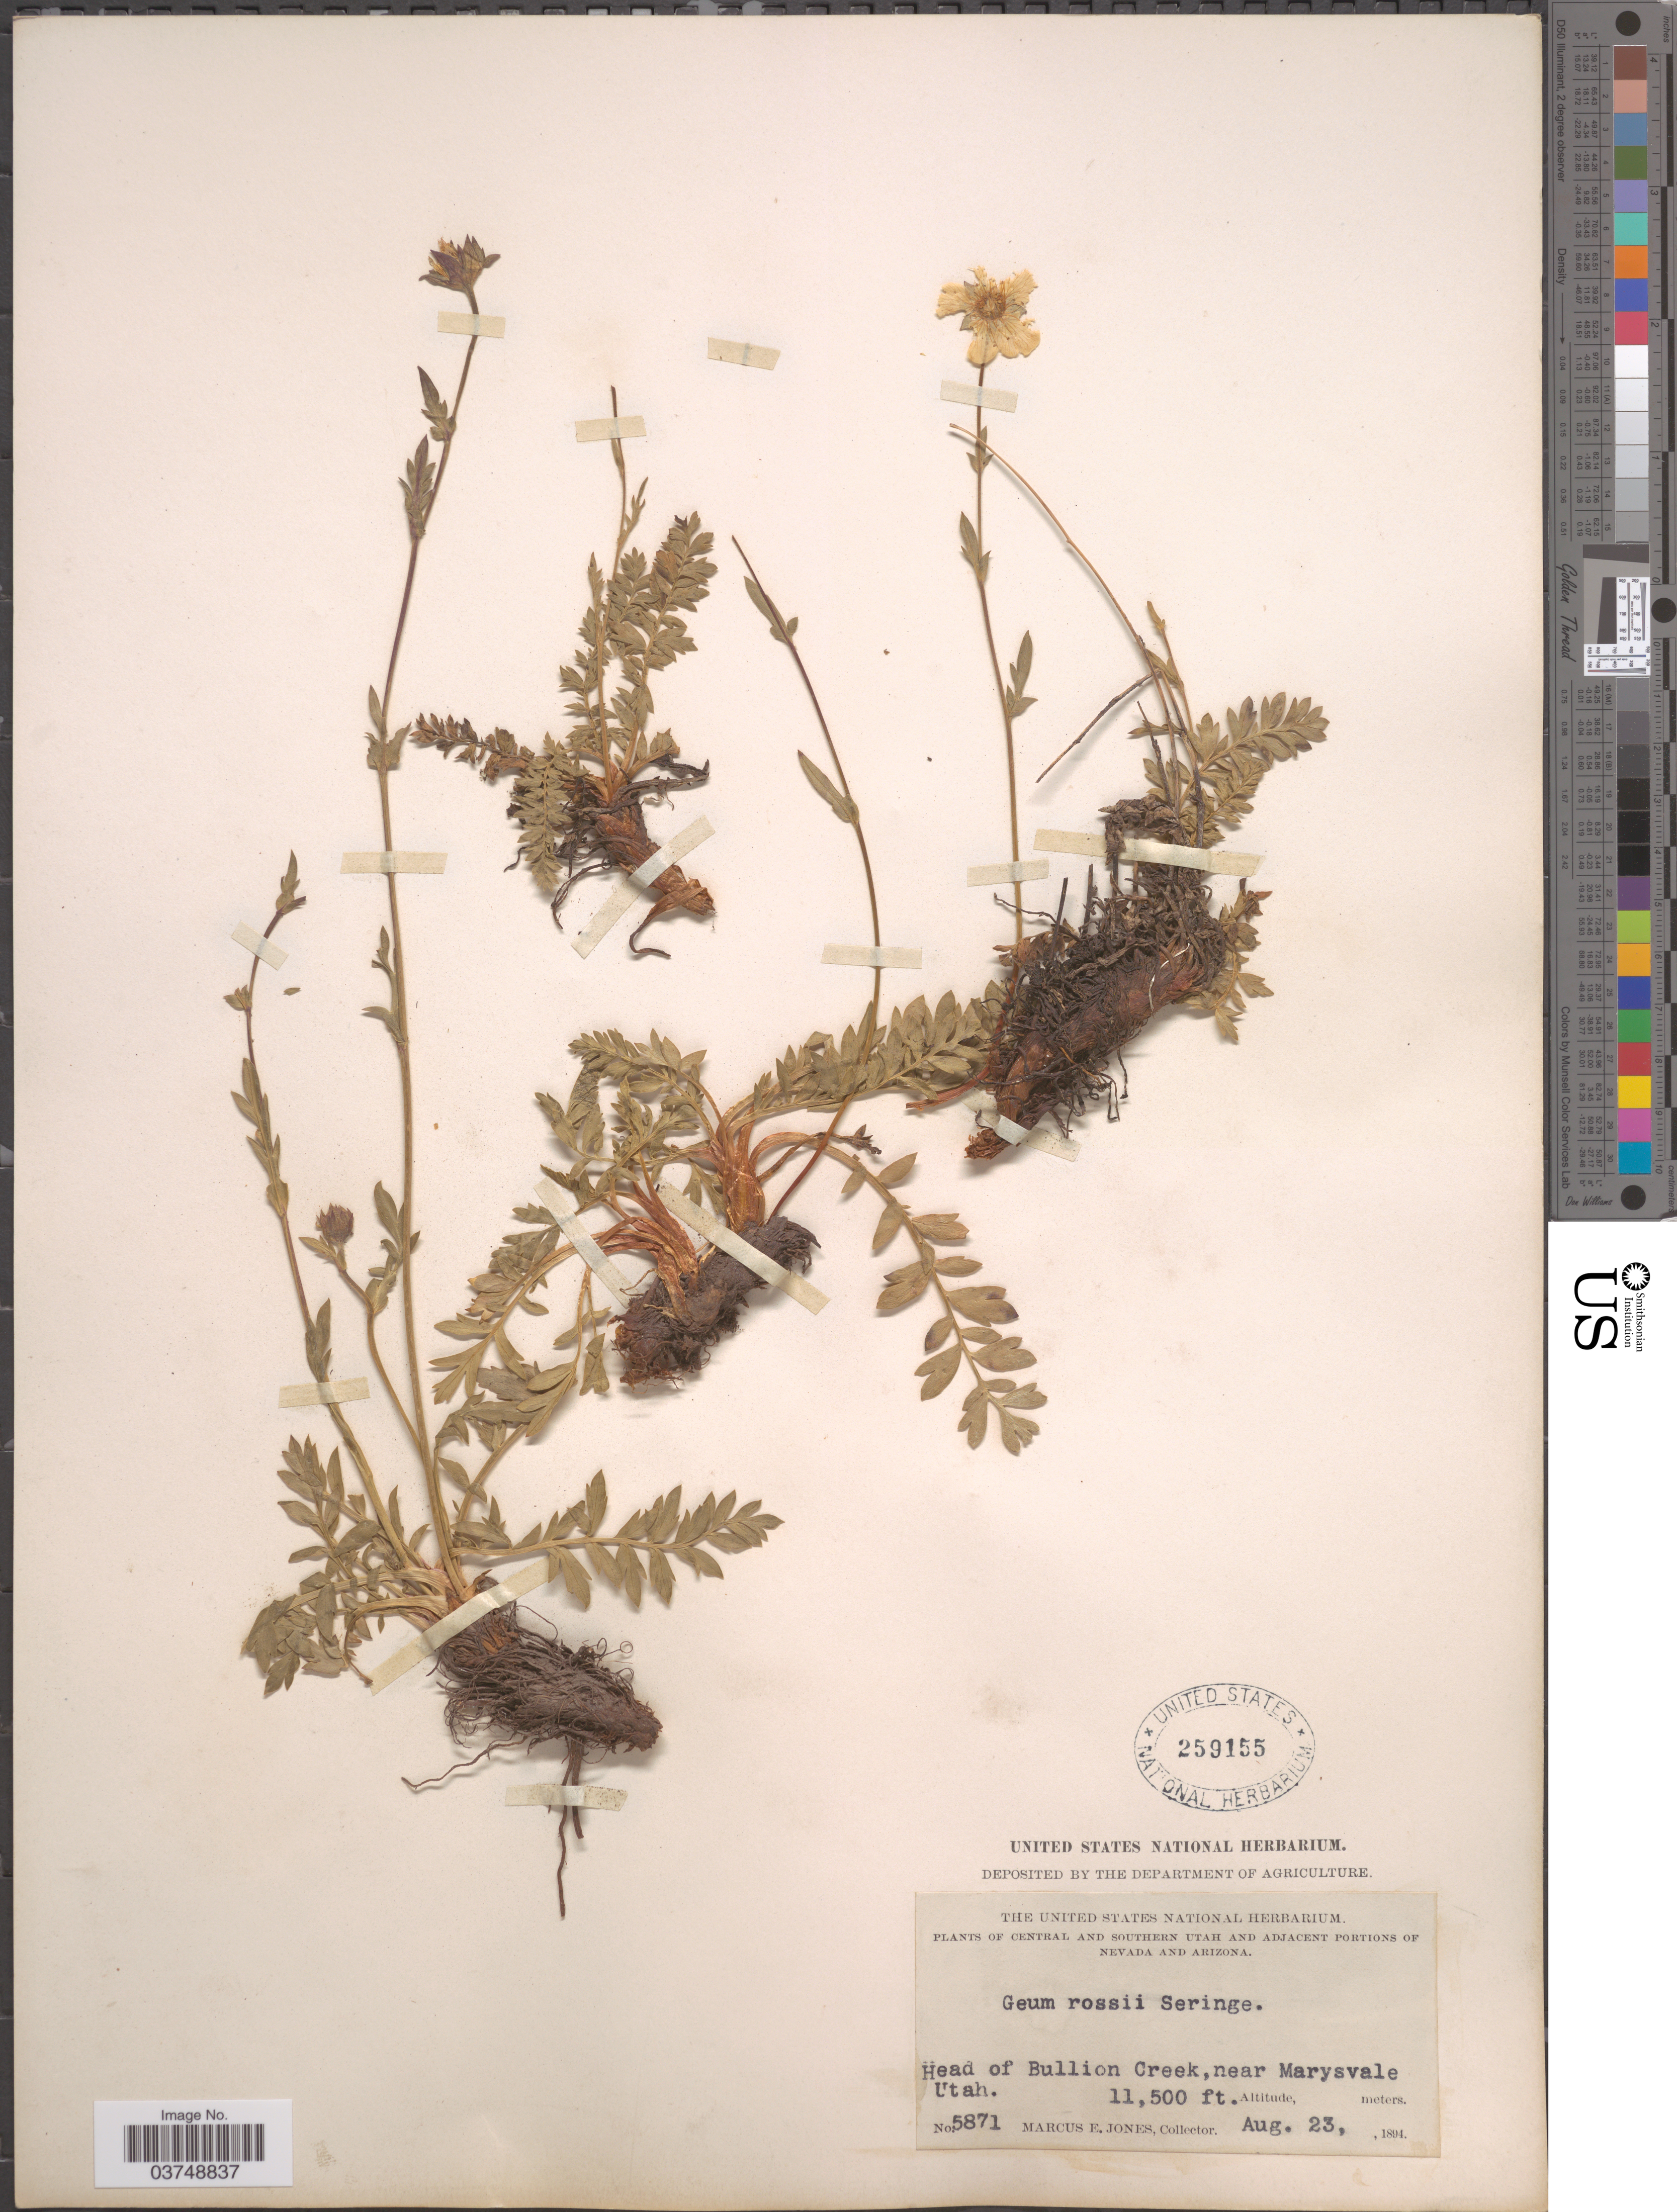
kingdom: Plantae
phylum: Tracheophyta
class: Magnoliopsida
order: Rosales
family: Rosaceae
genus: Geum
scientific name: Geum rossii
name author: (R. Br.) Ser.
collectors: M. E. Jones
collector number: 5871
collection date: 1894-08-23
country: United States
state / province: Utah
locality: Central and Southern Utah. Head of Bullion Creek, near Marysvale.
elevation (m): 3505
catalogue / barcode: US 259155